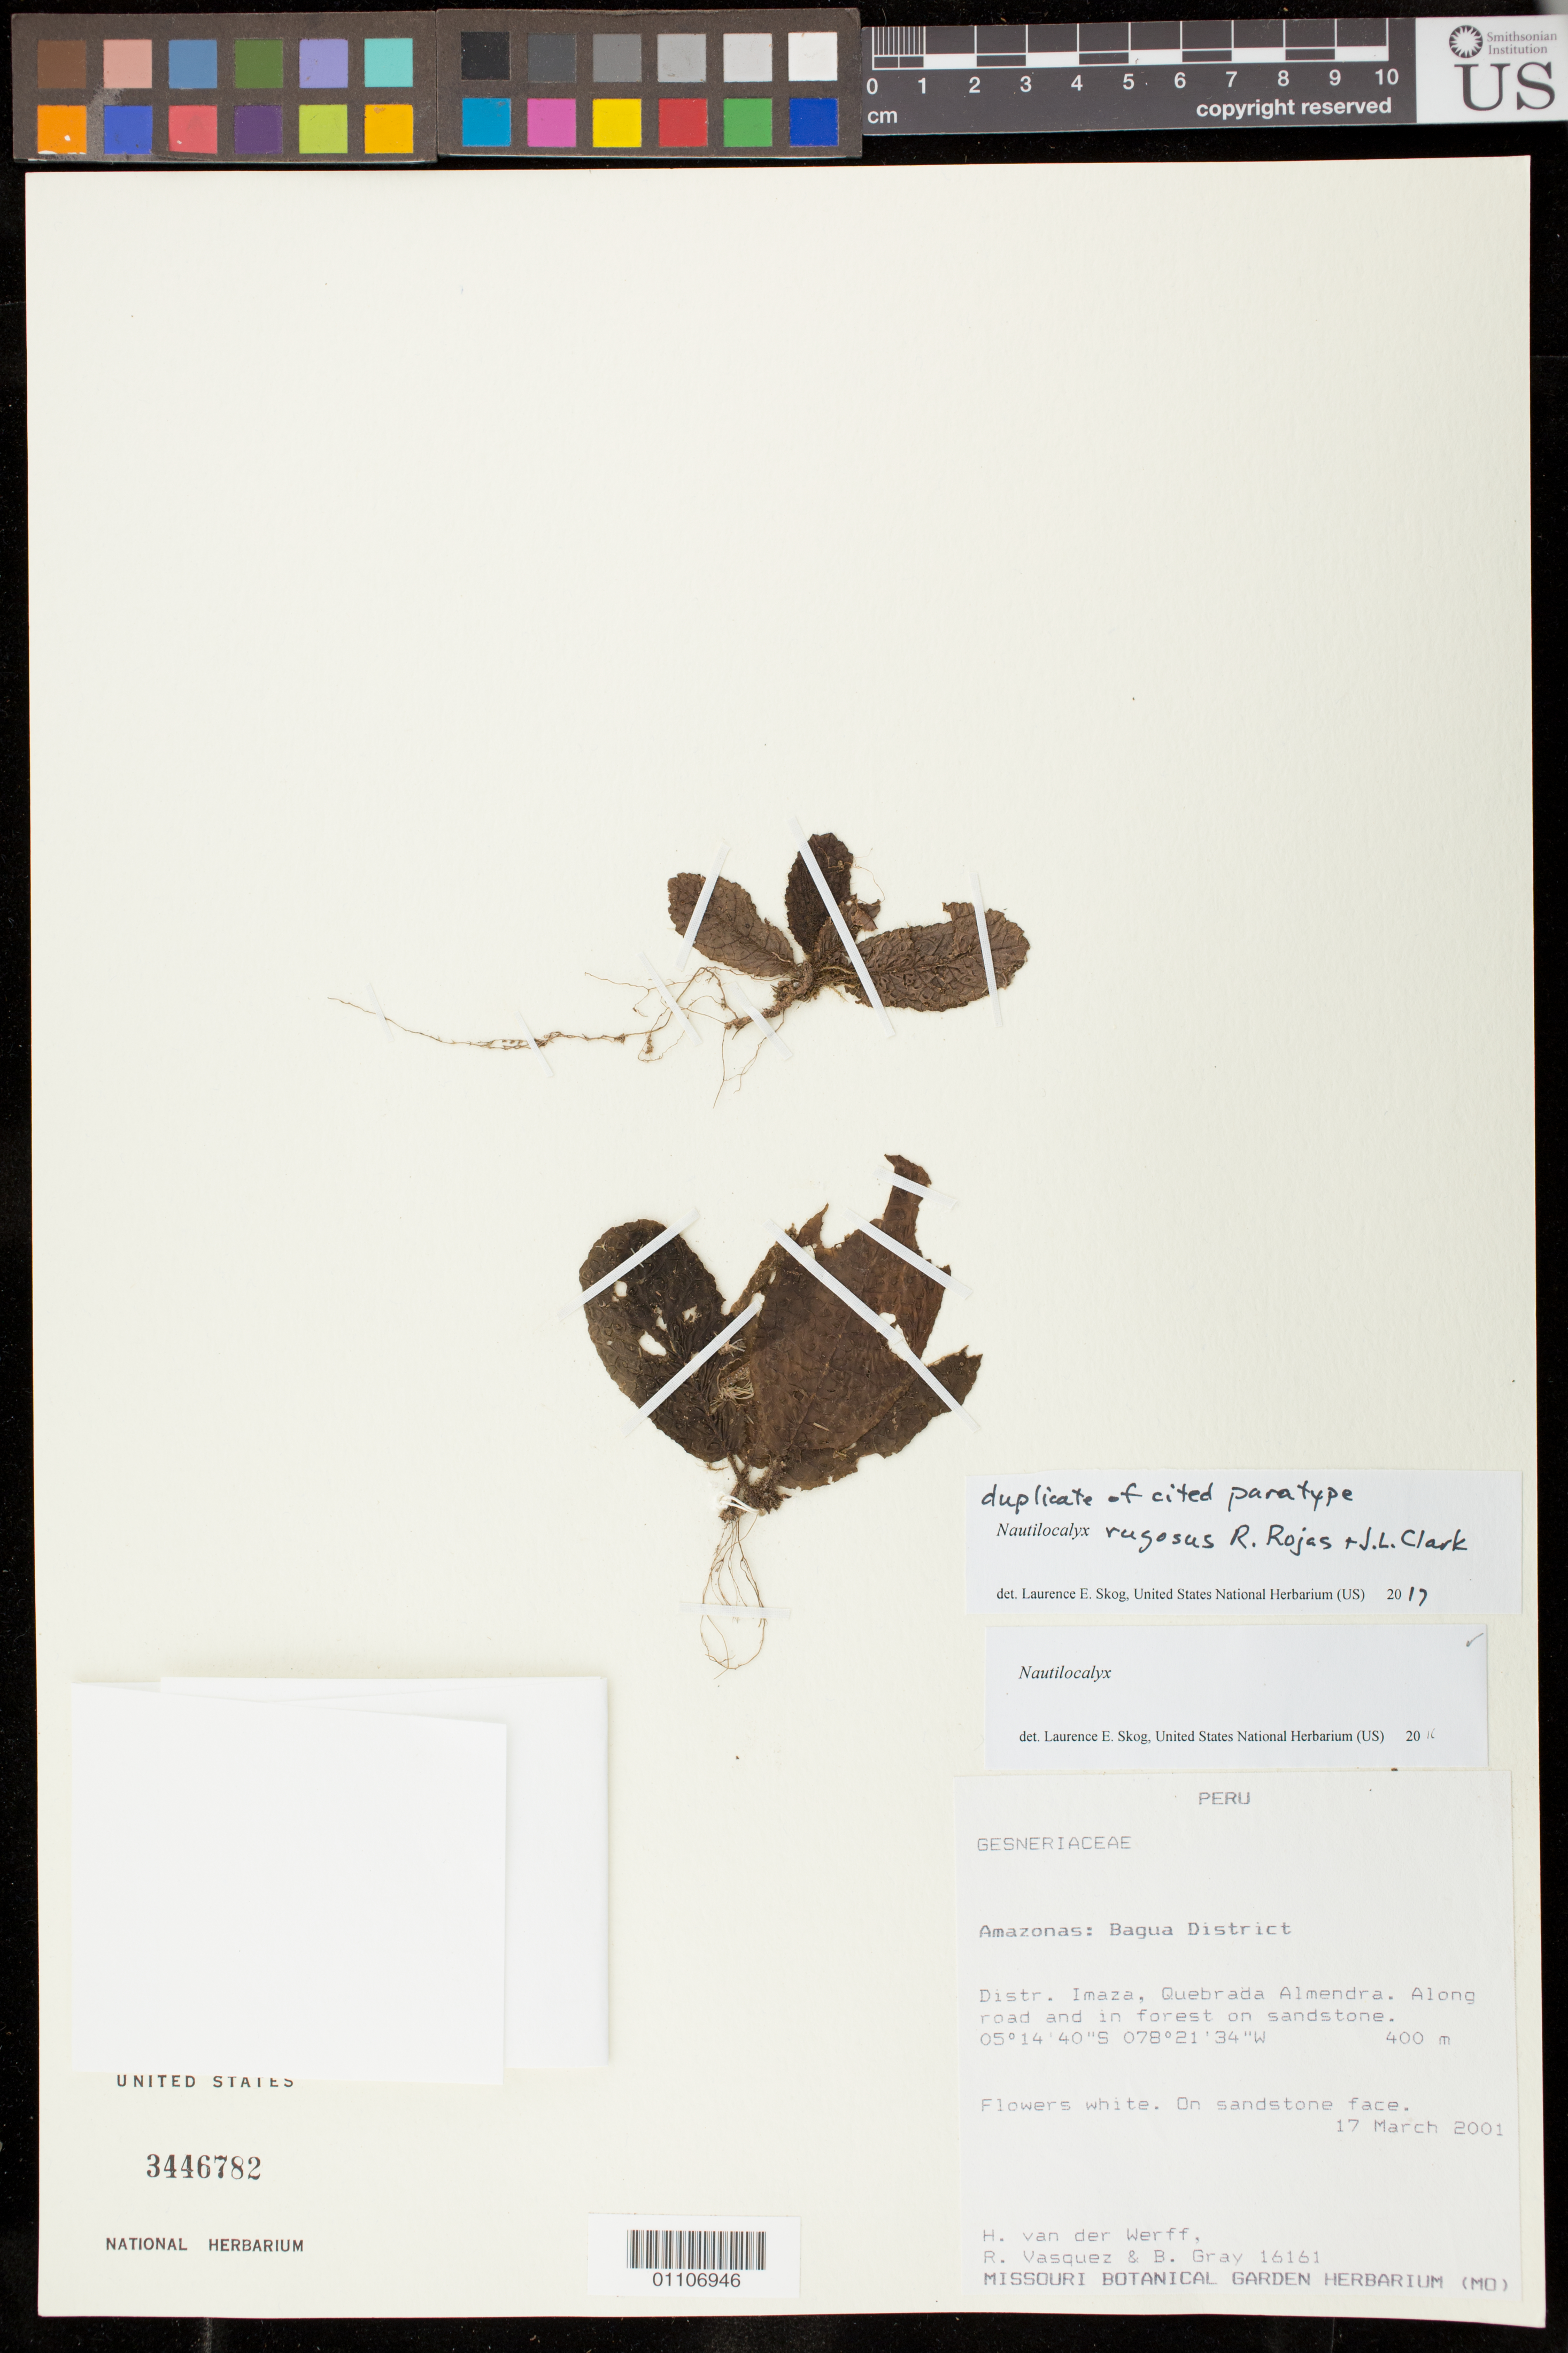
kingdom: Plantae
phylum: Tracheophyta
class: Magnoliopsida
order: Lamiales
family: Gesneriaceae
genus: Nautilocalyx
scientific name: Nautilocalyx rugosus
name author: R. Rojas & J.L. Clark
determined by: Skog, Laurence E.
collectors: H. van der Werff, R. Vásquez & B. Gray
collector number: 16161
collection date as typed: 17 Mar 2001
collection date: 2001-03-17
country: Peru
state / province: Amazonas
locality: Bagua District: Distrito Imaza: Quebrada Almendra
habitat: Along road and in forest on sandstone. On sandstone face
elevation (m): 400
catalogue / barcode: US 3446782